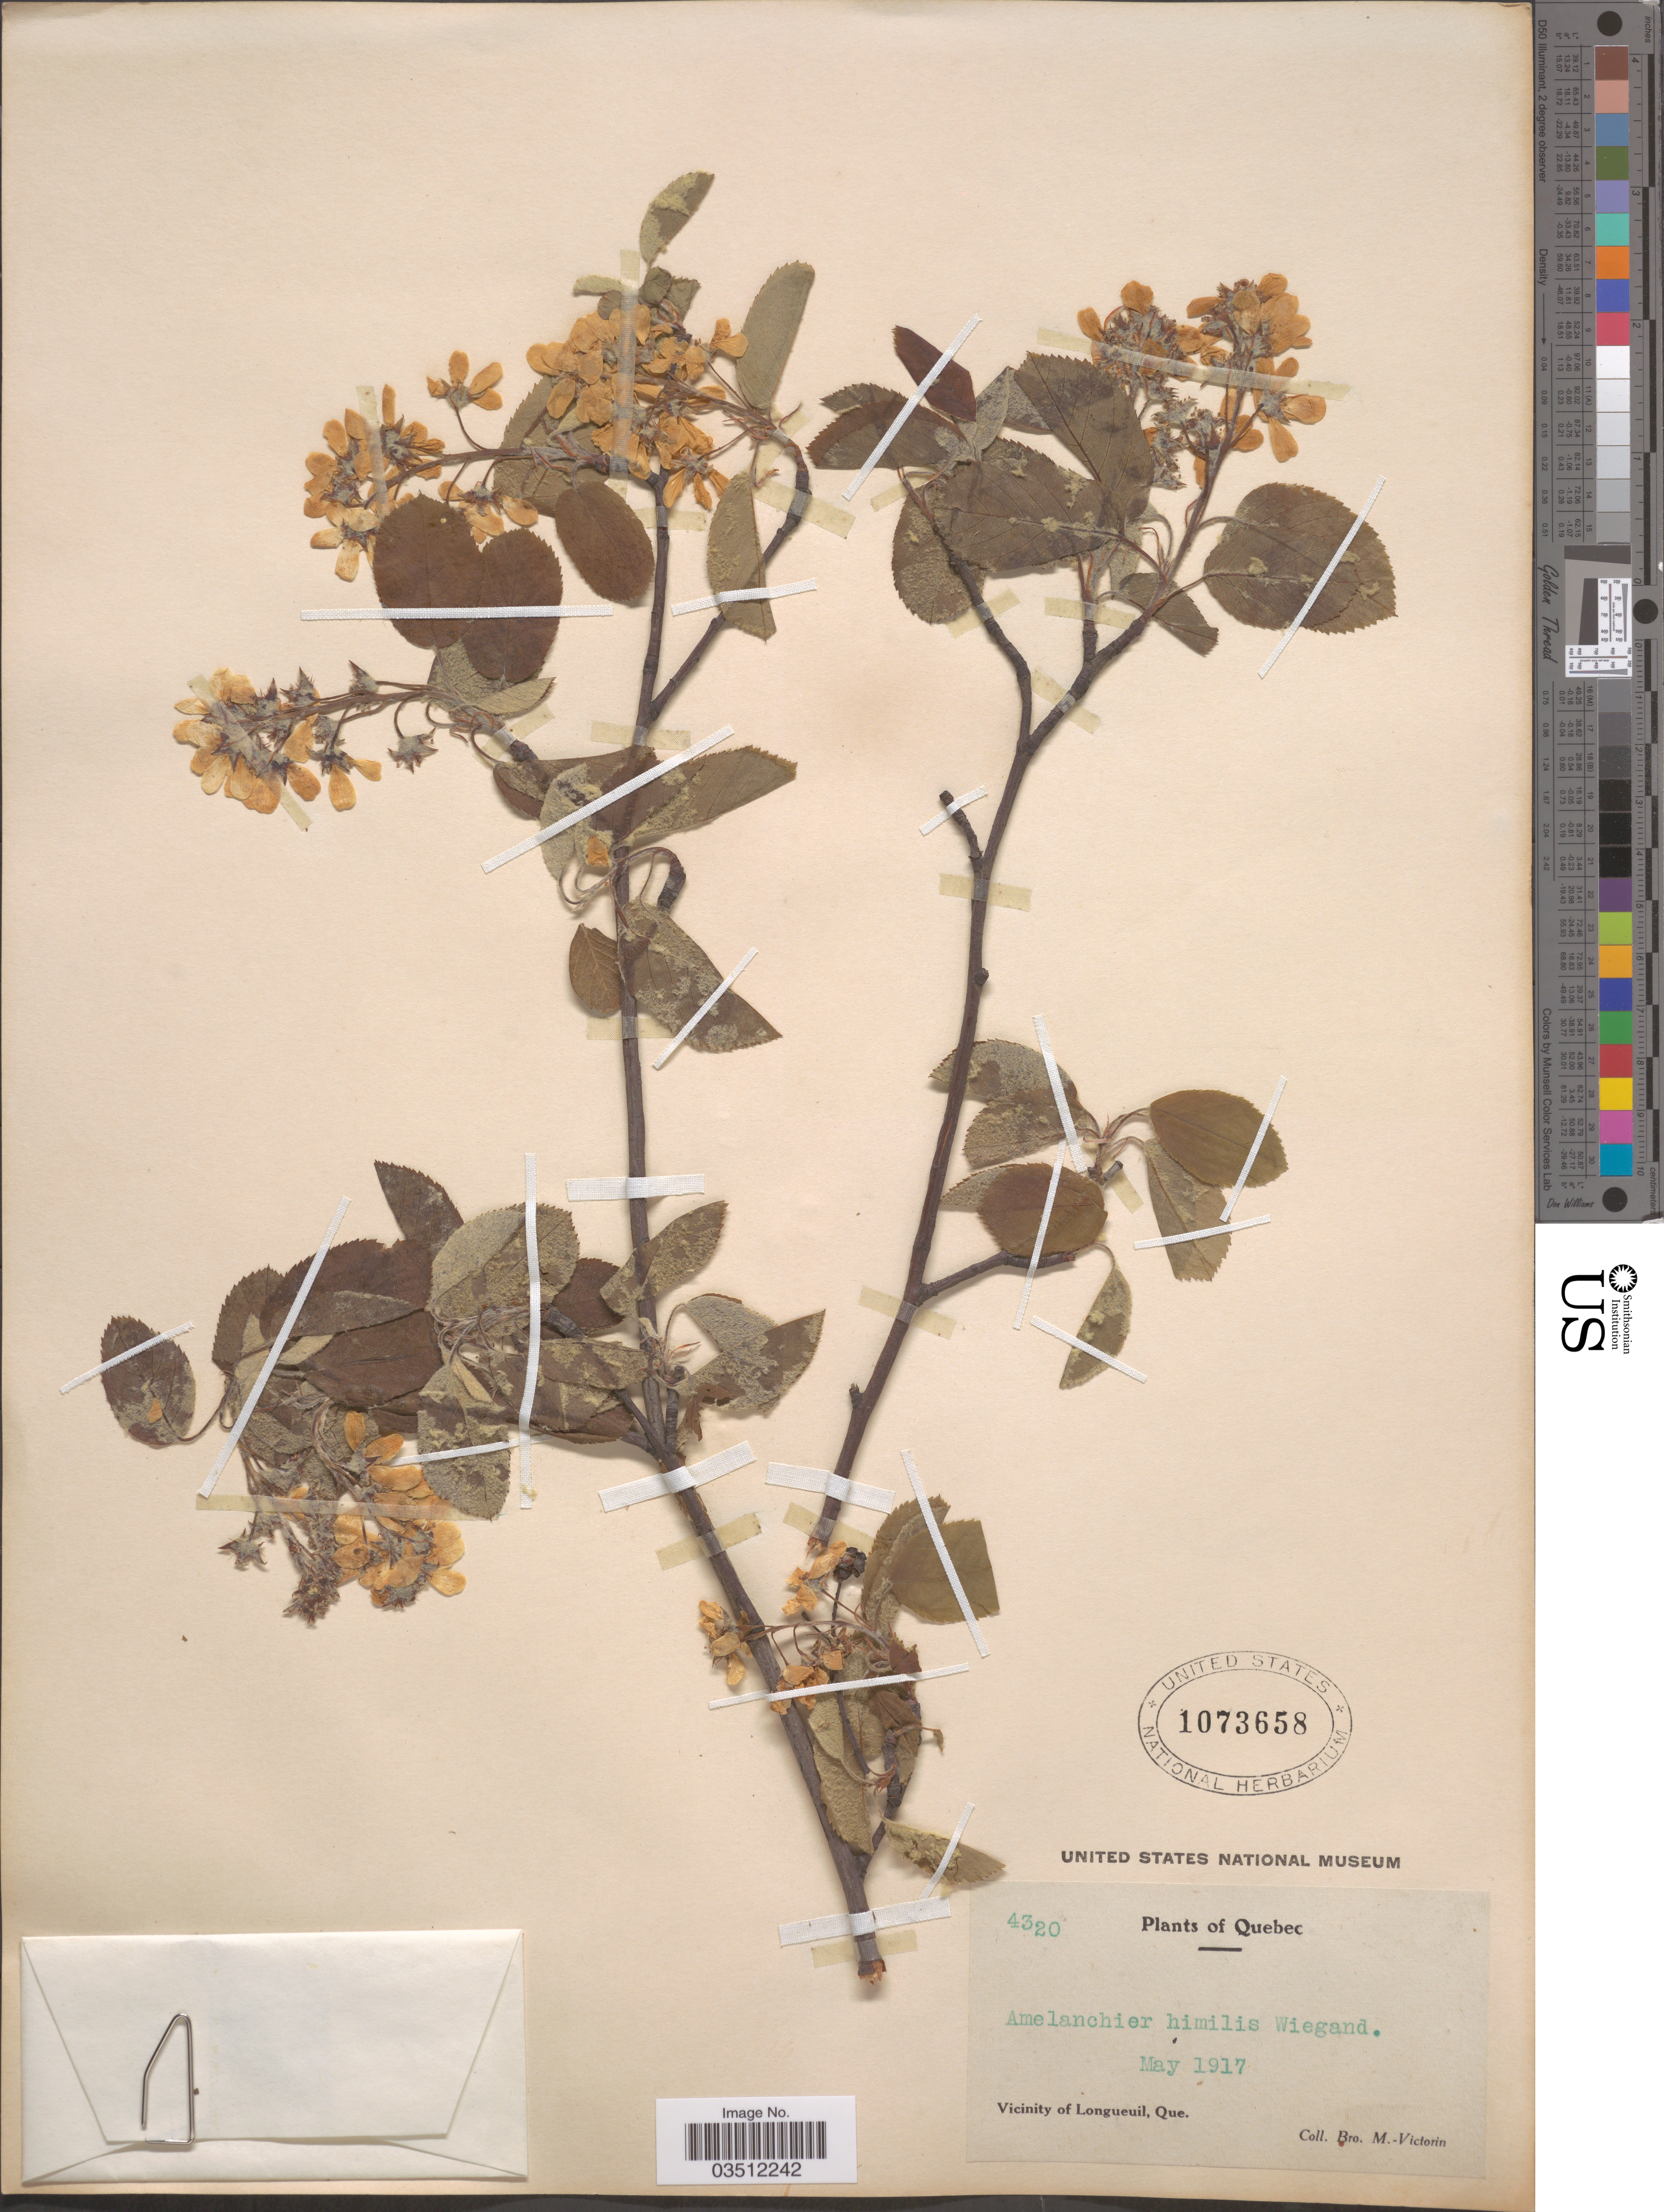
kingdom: Plantae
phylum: Tracheophyta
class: Magnoliopsida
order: Rosales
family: Rosaceae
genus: Amelanchier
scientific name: Amelanchier humilis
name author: Wiegand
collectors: Fr. Marie-Victorin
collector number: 4320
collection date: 1917-05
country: Canada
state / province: Quebec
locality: Vicinity of Longueuil.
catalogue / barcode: US 1073658